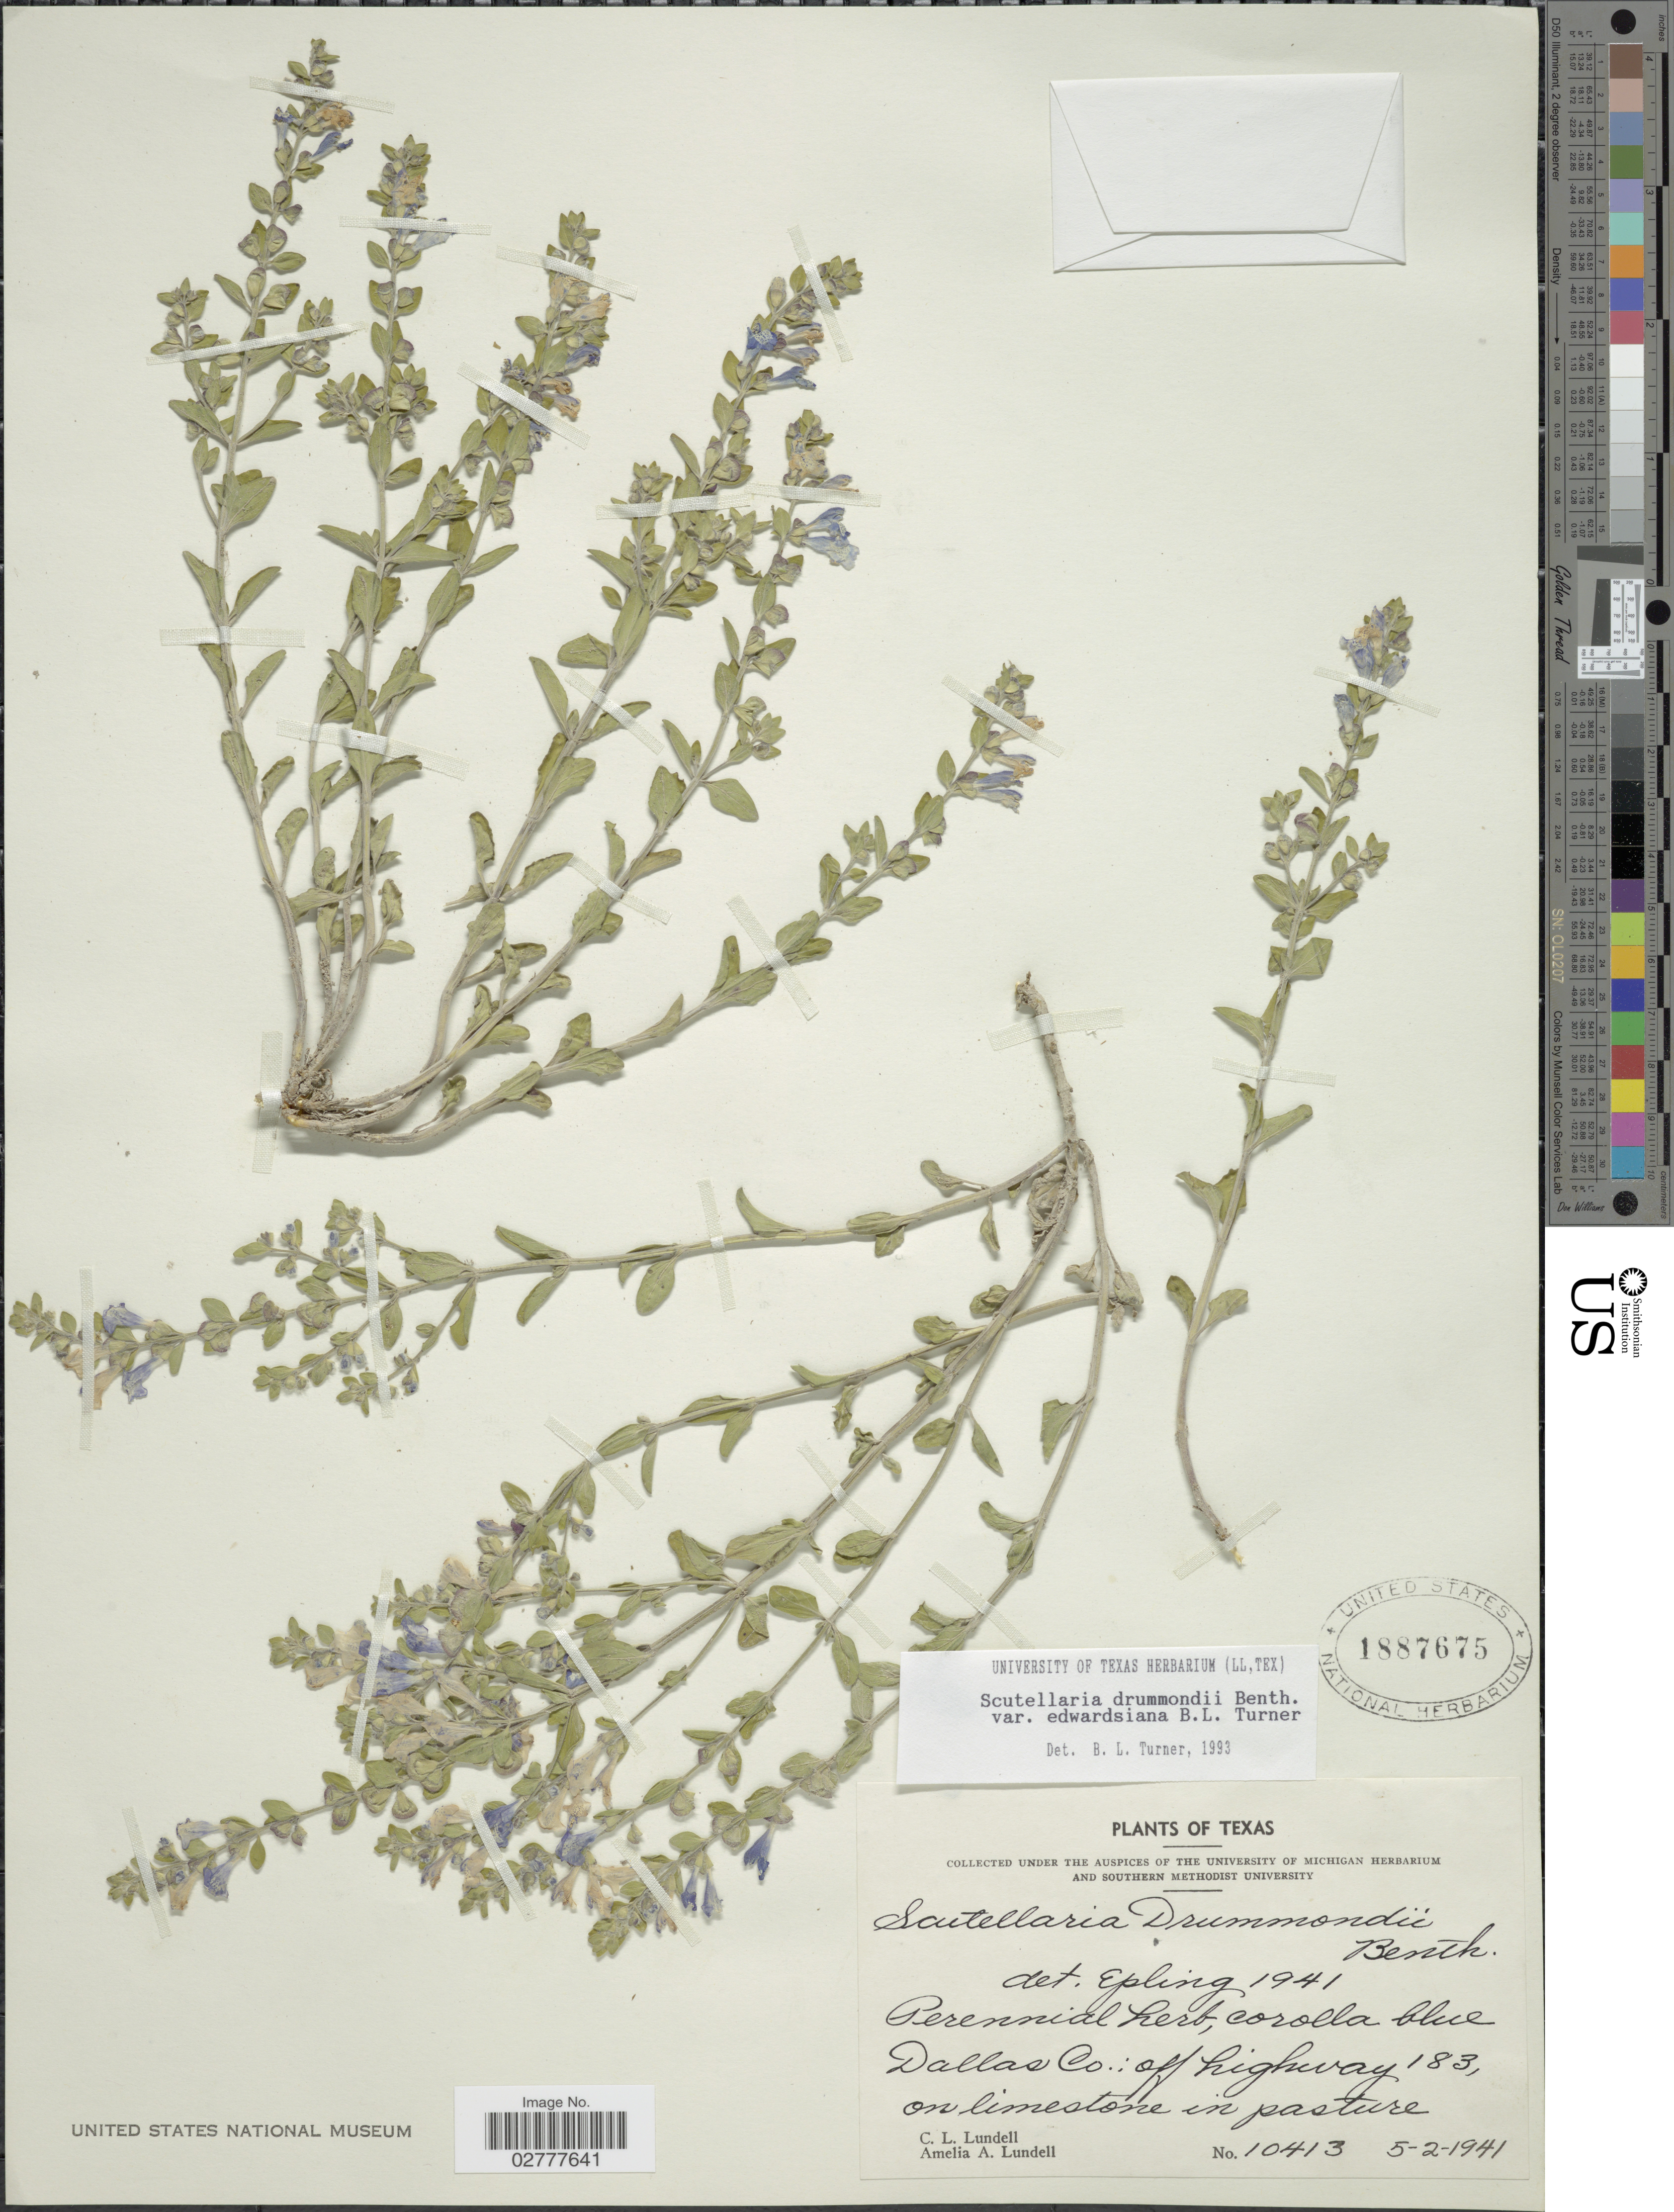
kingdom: Plantae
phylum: Tracheophyta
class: Magnoliopsida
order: Lamiales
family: Lamiaceae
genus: Scutellaria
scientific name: Scutellaria drummondii var. edwardsiana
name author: Benth.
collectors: C. L. Lundell & A. A. Lundell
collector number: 10413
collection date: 1941-05-02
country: United States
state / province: Texas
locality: Dallas Co.: off highway 183.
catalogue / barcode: US 1887675